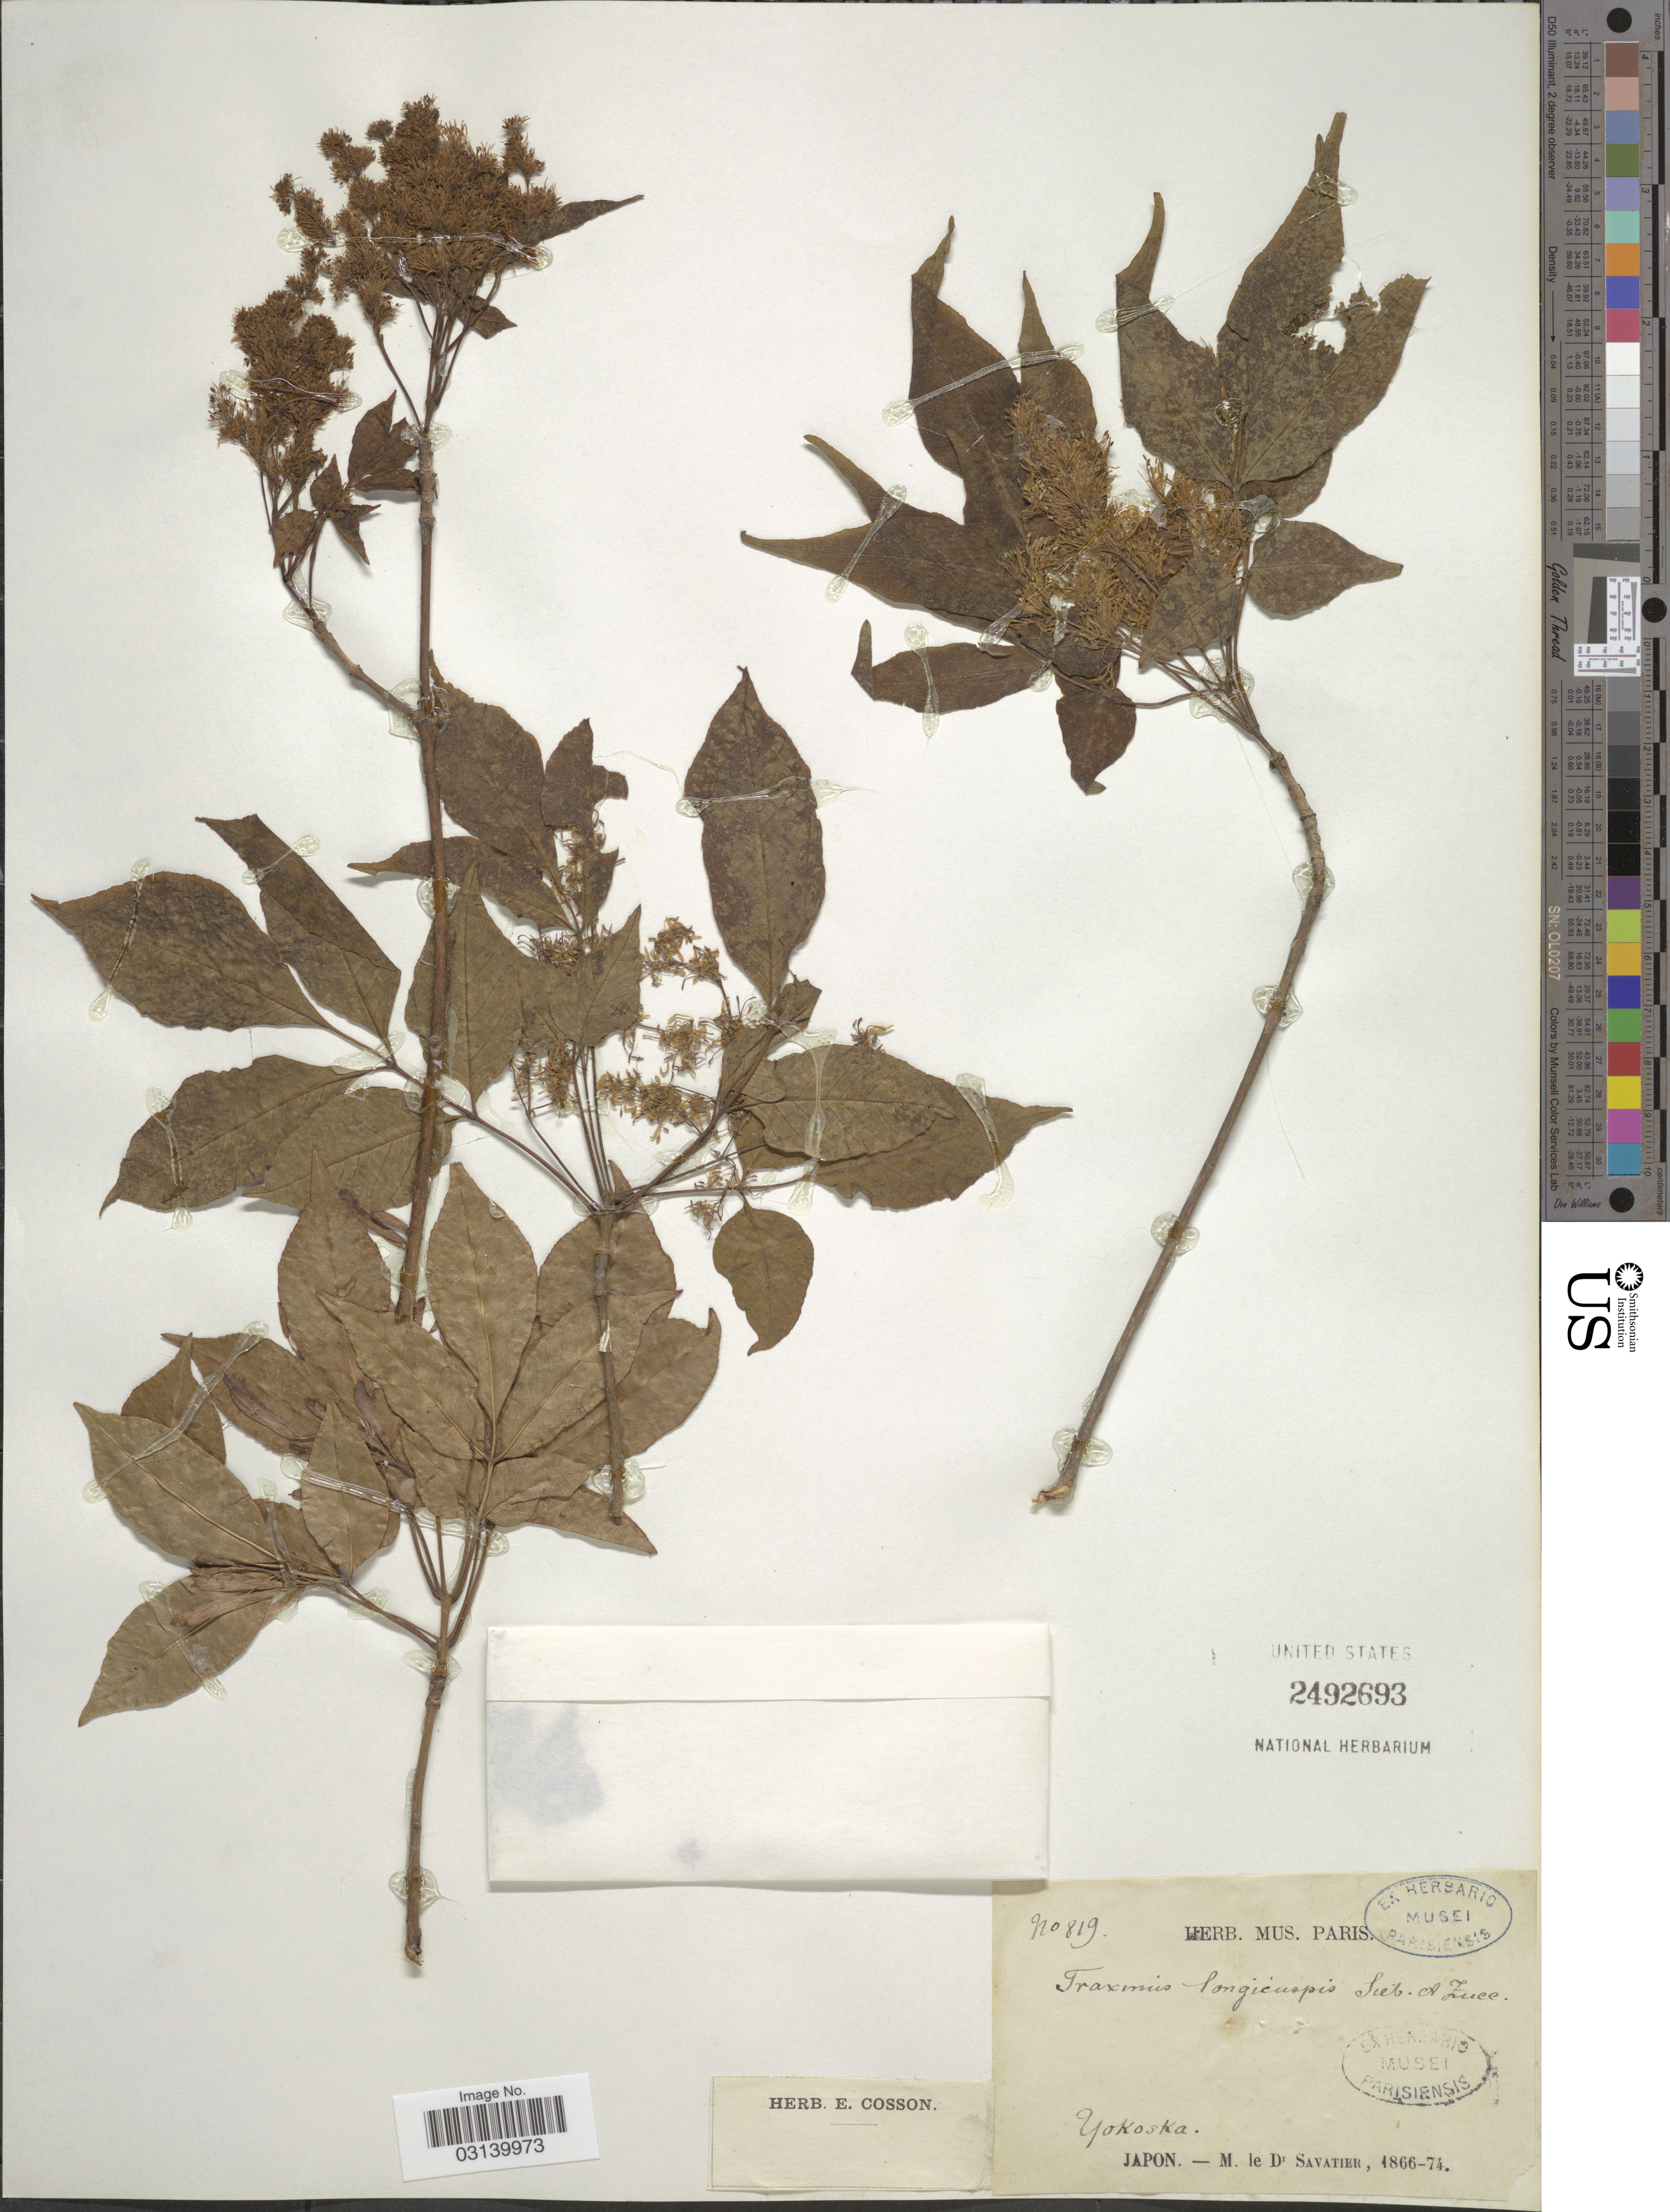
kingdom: Plantae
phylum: Tracheophyta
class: Magnoliopsida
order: Lamiales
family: Oleaceae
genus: Fraxinus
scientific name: Fraxinus longicuspis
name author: Siebold & Zucc.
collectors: M. Savatier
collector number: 819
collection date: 1866/1874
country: Japan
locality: Yokoska.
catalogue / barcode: US 2492693